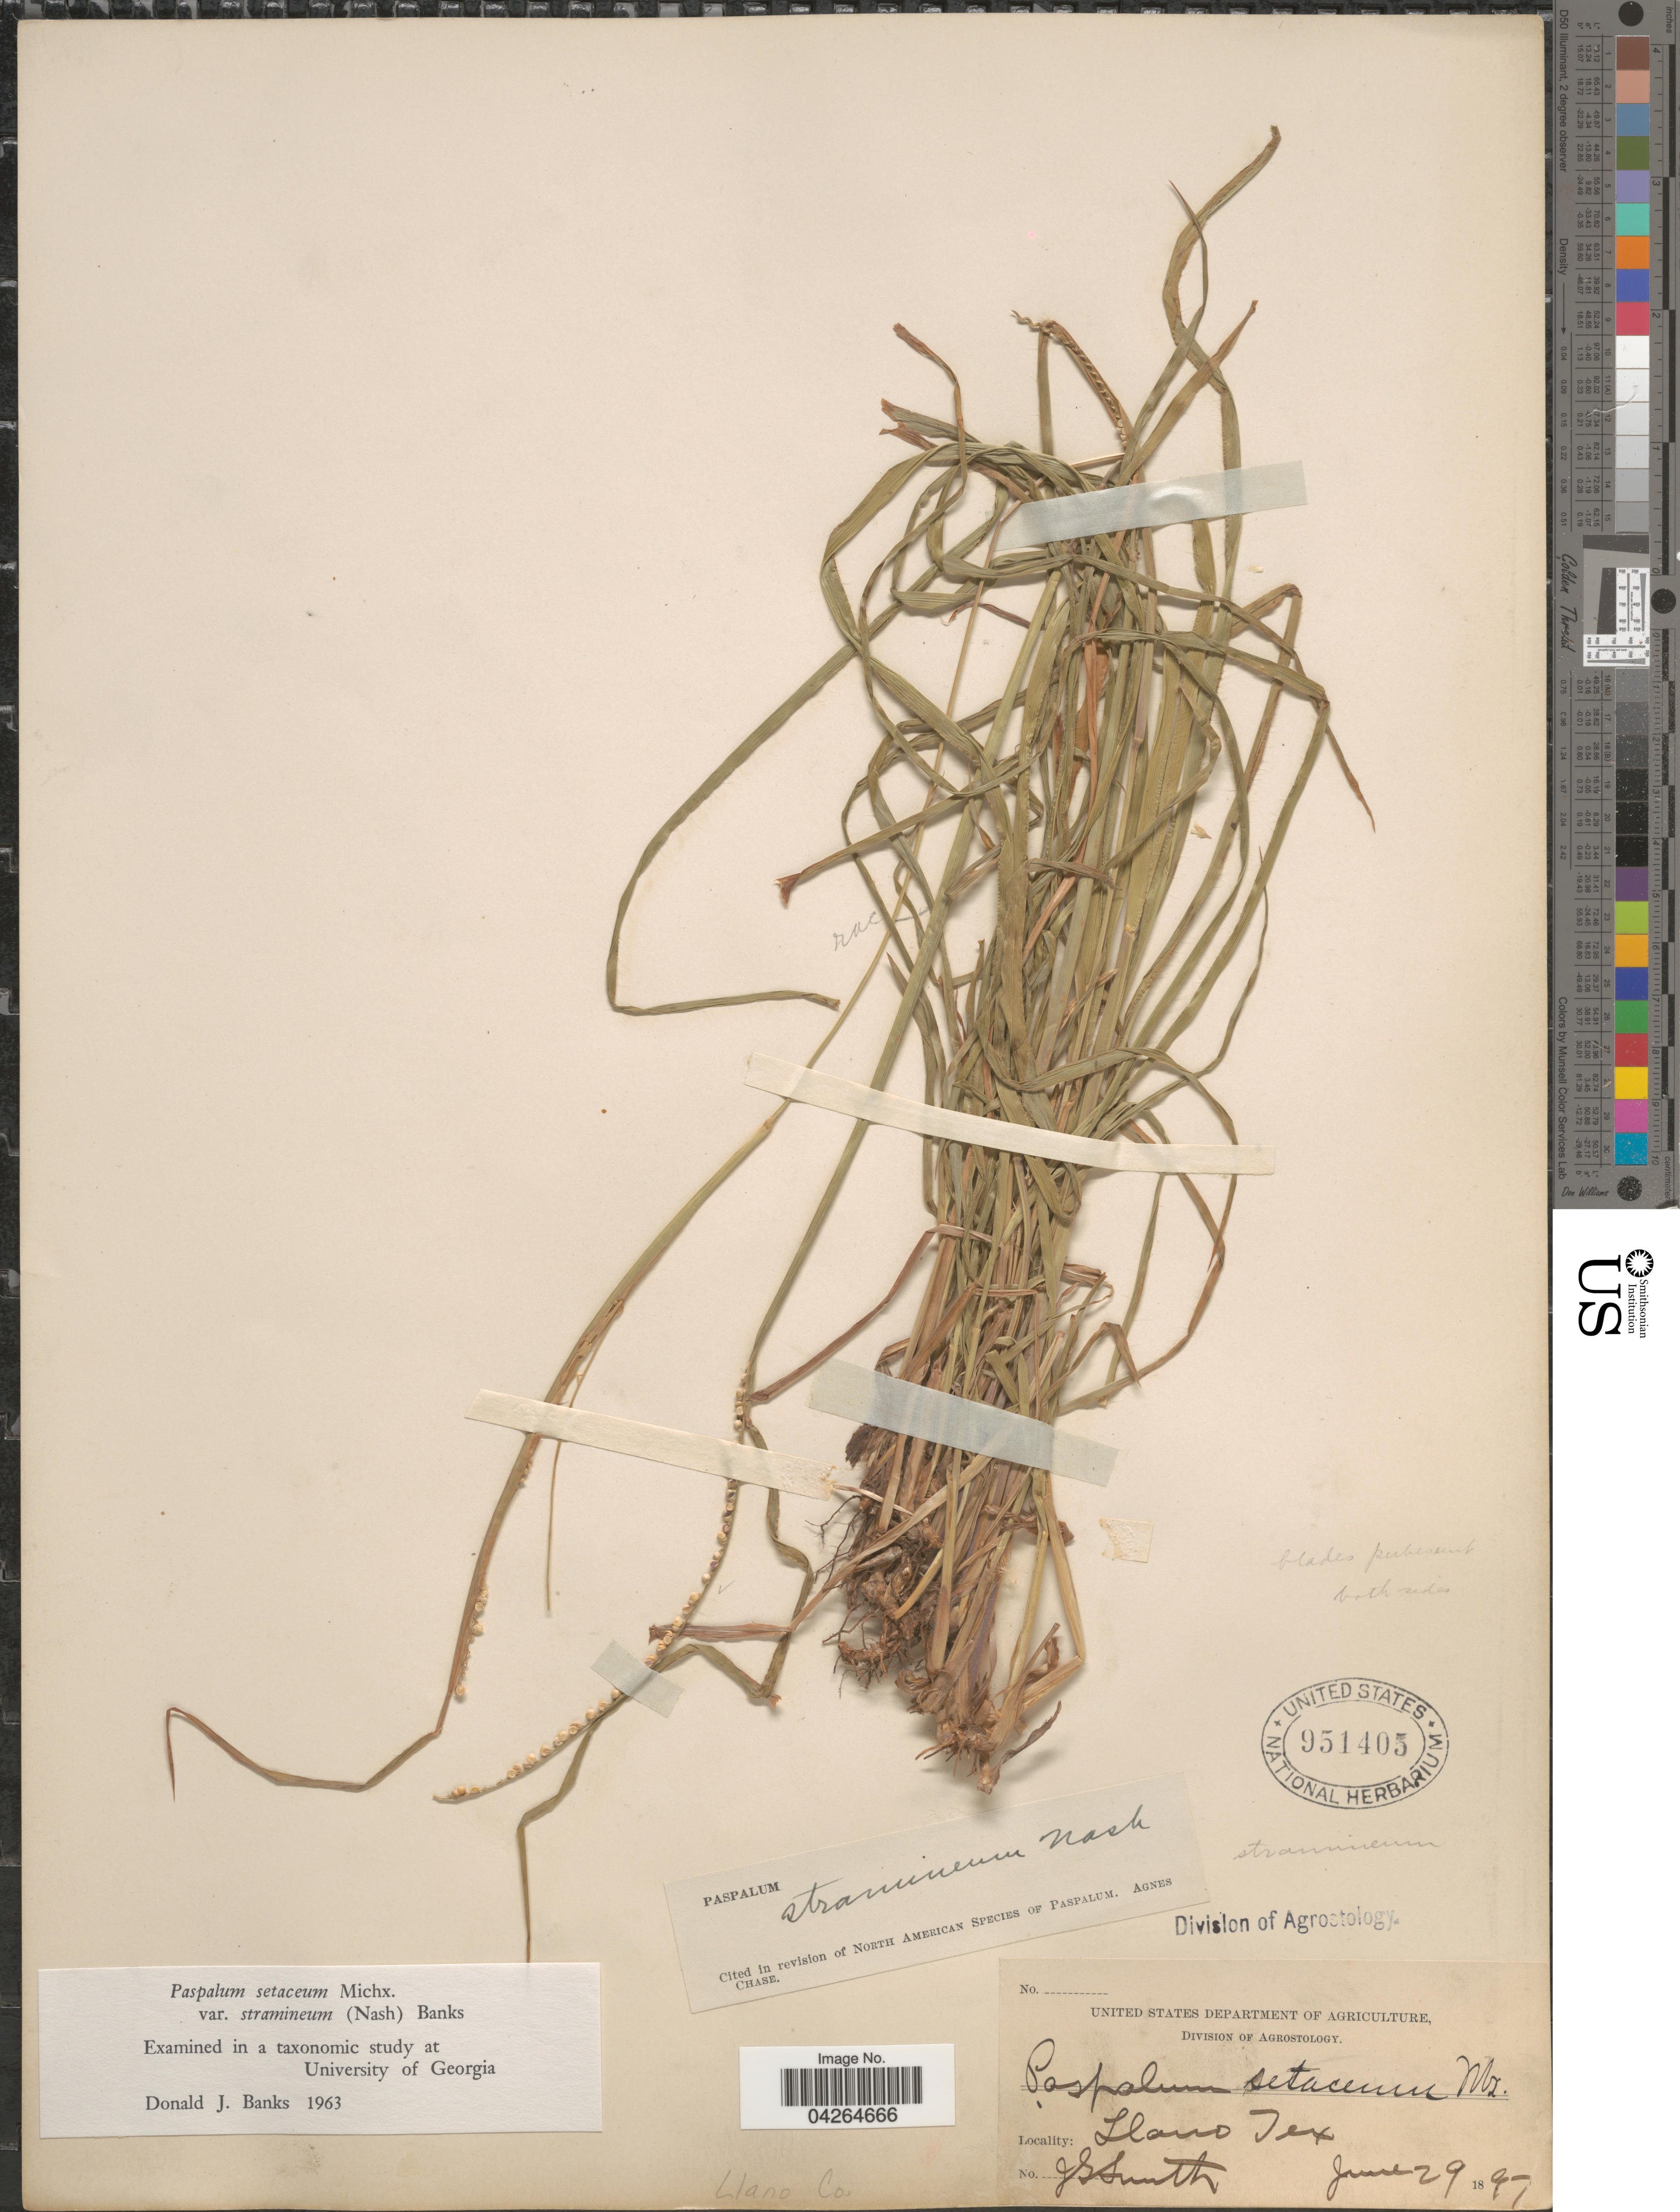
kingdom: Plantae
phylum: Tracheophyta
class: Liliopsida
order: Poales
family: Poaceae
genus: Paspalum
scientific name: Paspalum setaceum var. stramineum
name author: (Nash) D.J. Banks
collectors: J. G. Smith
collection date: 1897-06-29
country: United States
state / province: Texas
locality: Llano. Llano Co.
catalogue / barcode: US 951405